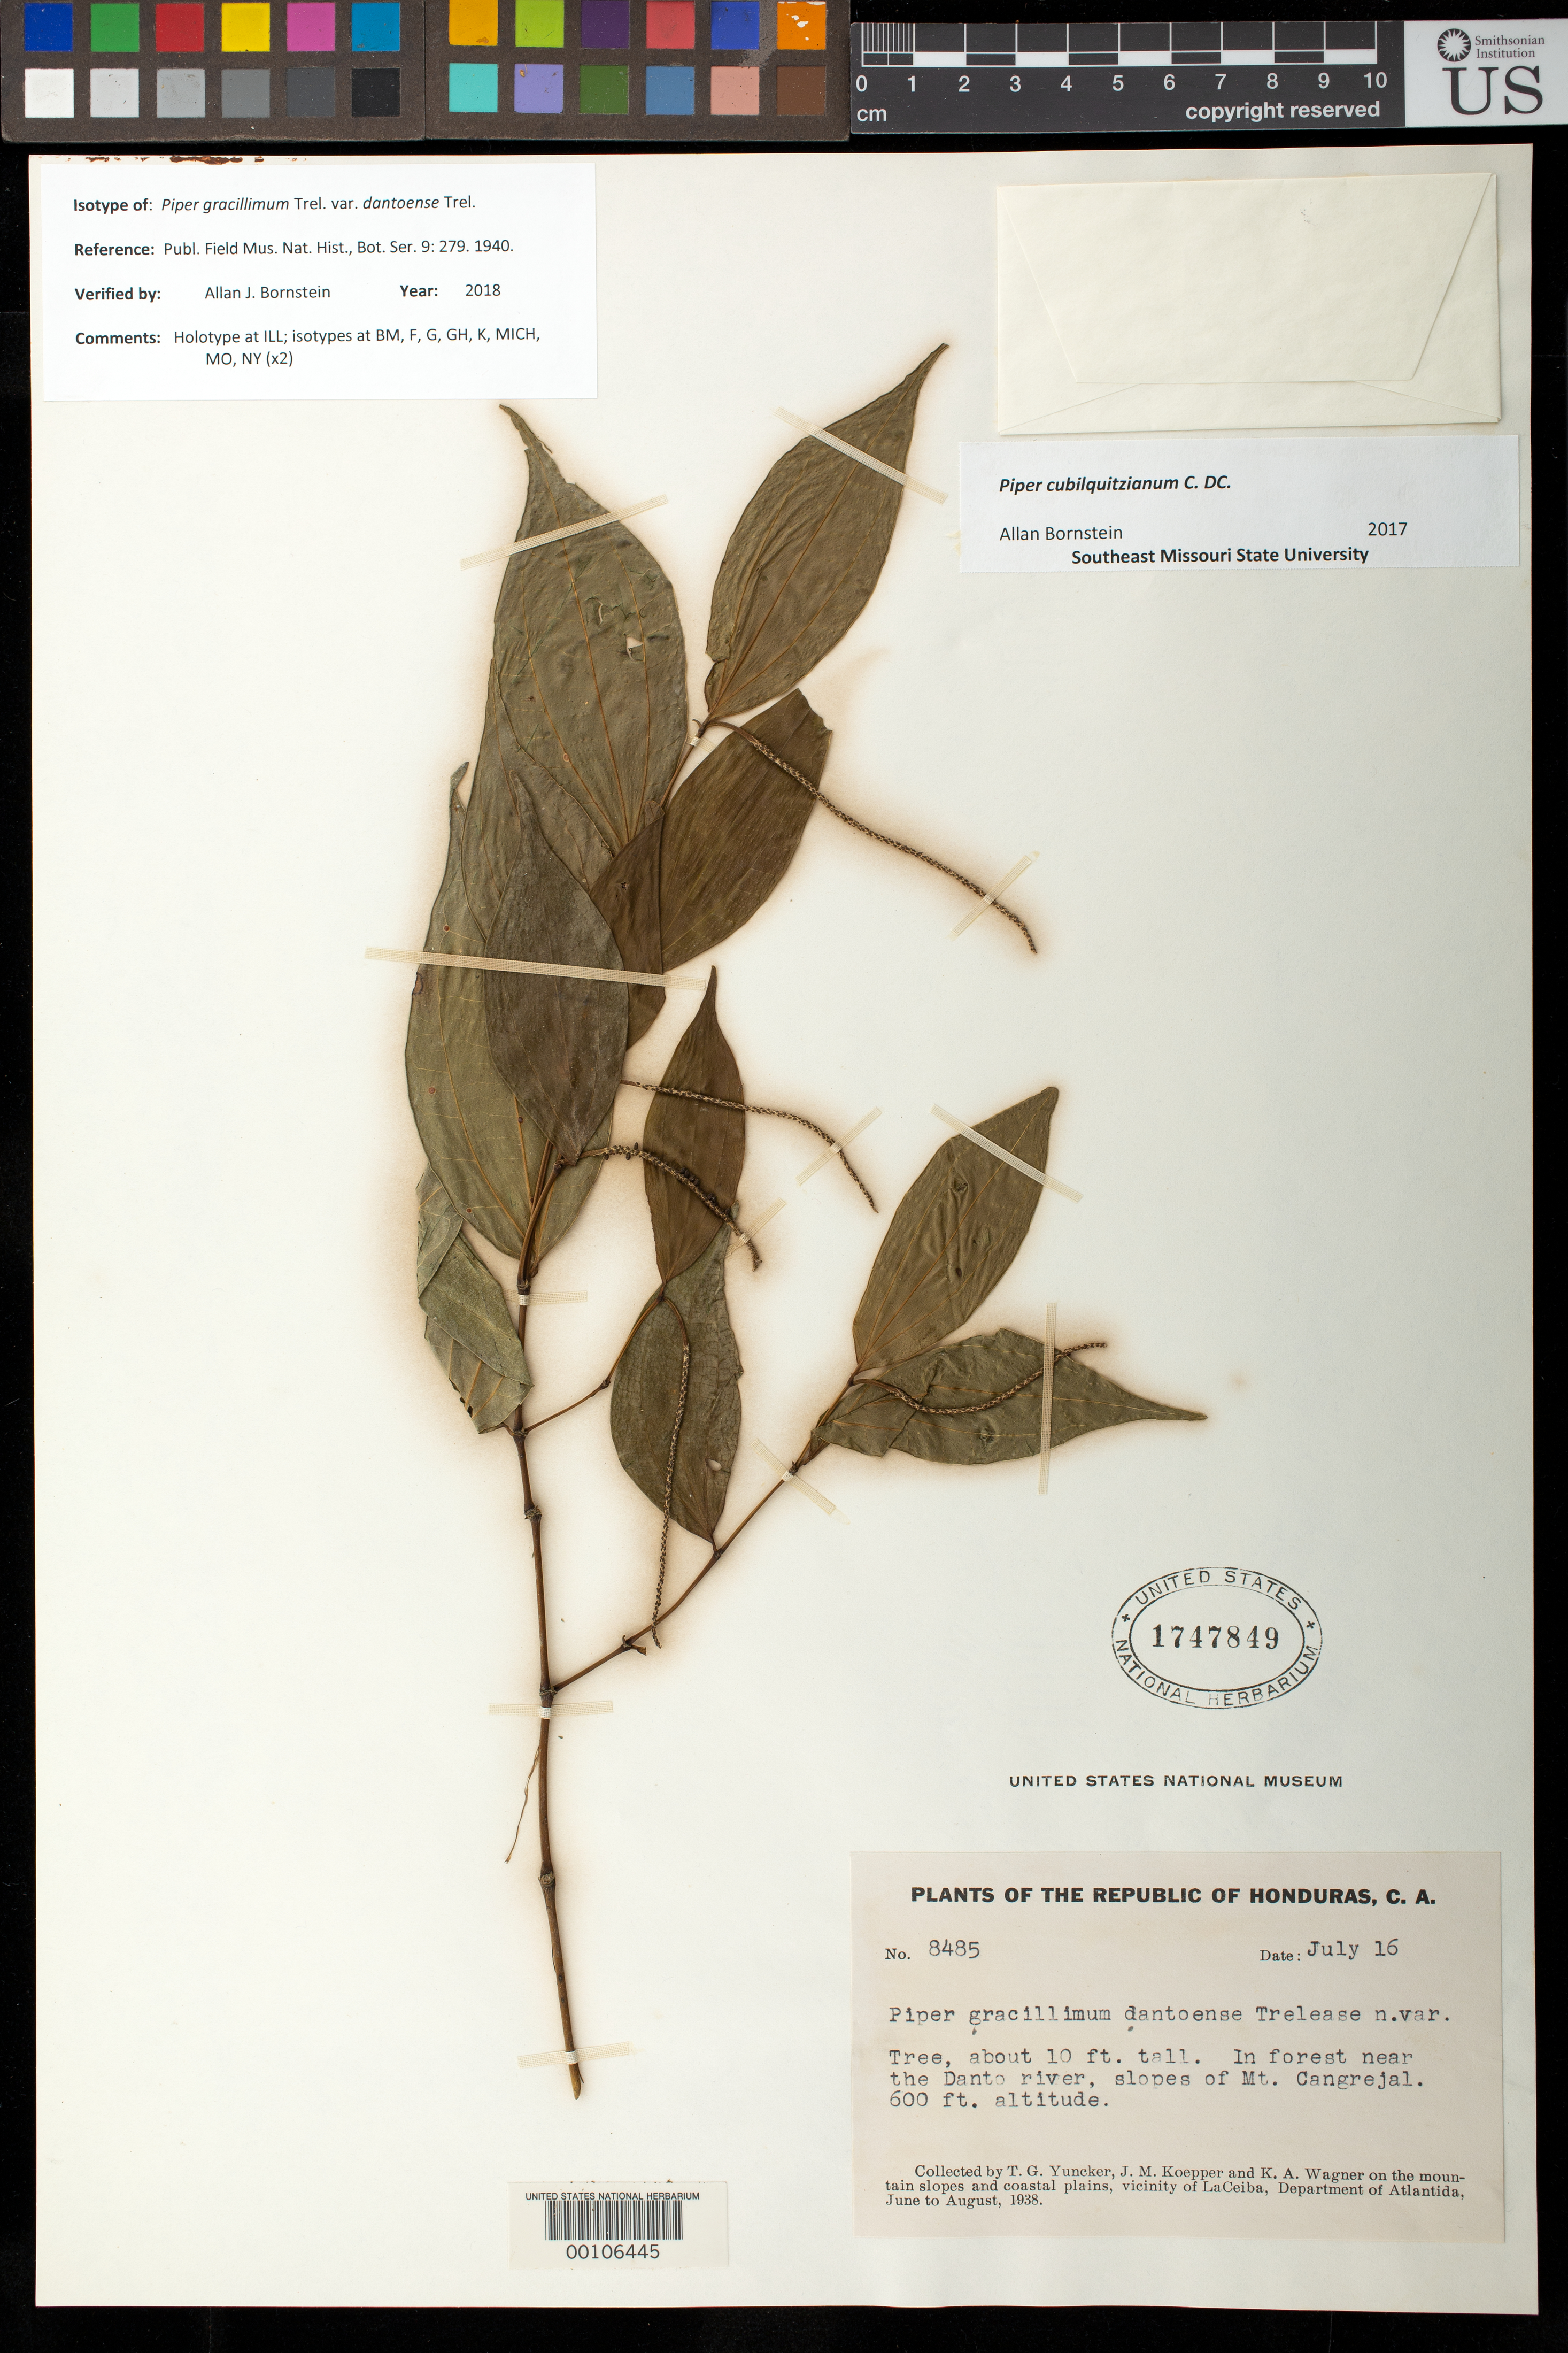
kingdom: Plantae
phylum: Tracheophyta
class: Magnoliopsida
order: Piperales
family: Piperaceae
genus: Piper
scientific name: Piper gracillimum var. dantoense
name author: Trel. in Yunck.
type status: Isotype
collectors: T. G. Yuncker, J. M. Koepper & K. A. Wagner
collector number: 8485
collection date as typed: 16 Jul 1938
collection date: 1938-07-16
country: Honduras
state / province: Atlántida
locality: Vicinity of La Ceiba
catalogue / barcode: US 1747849